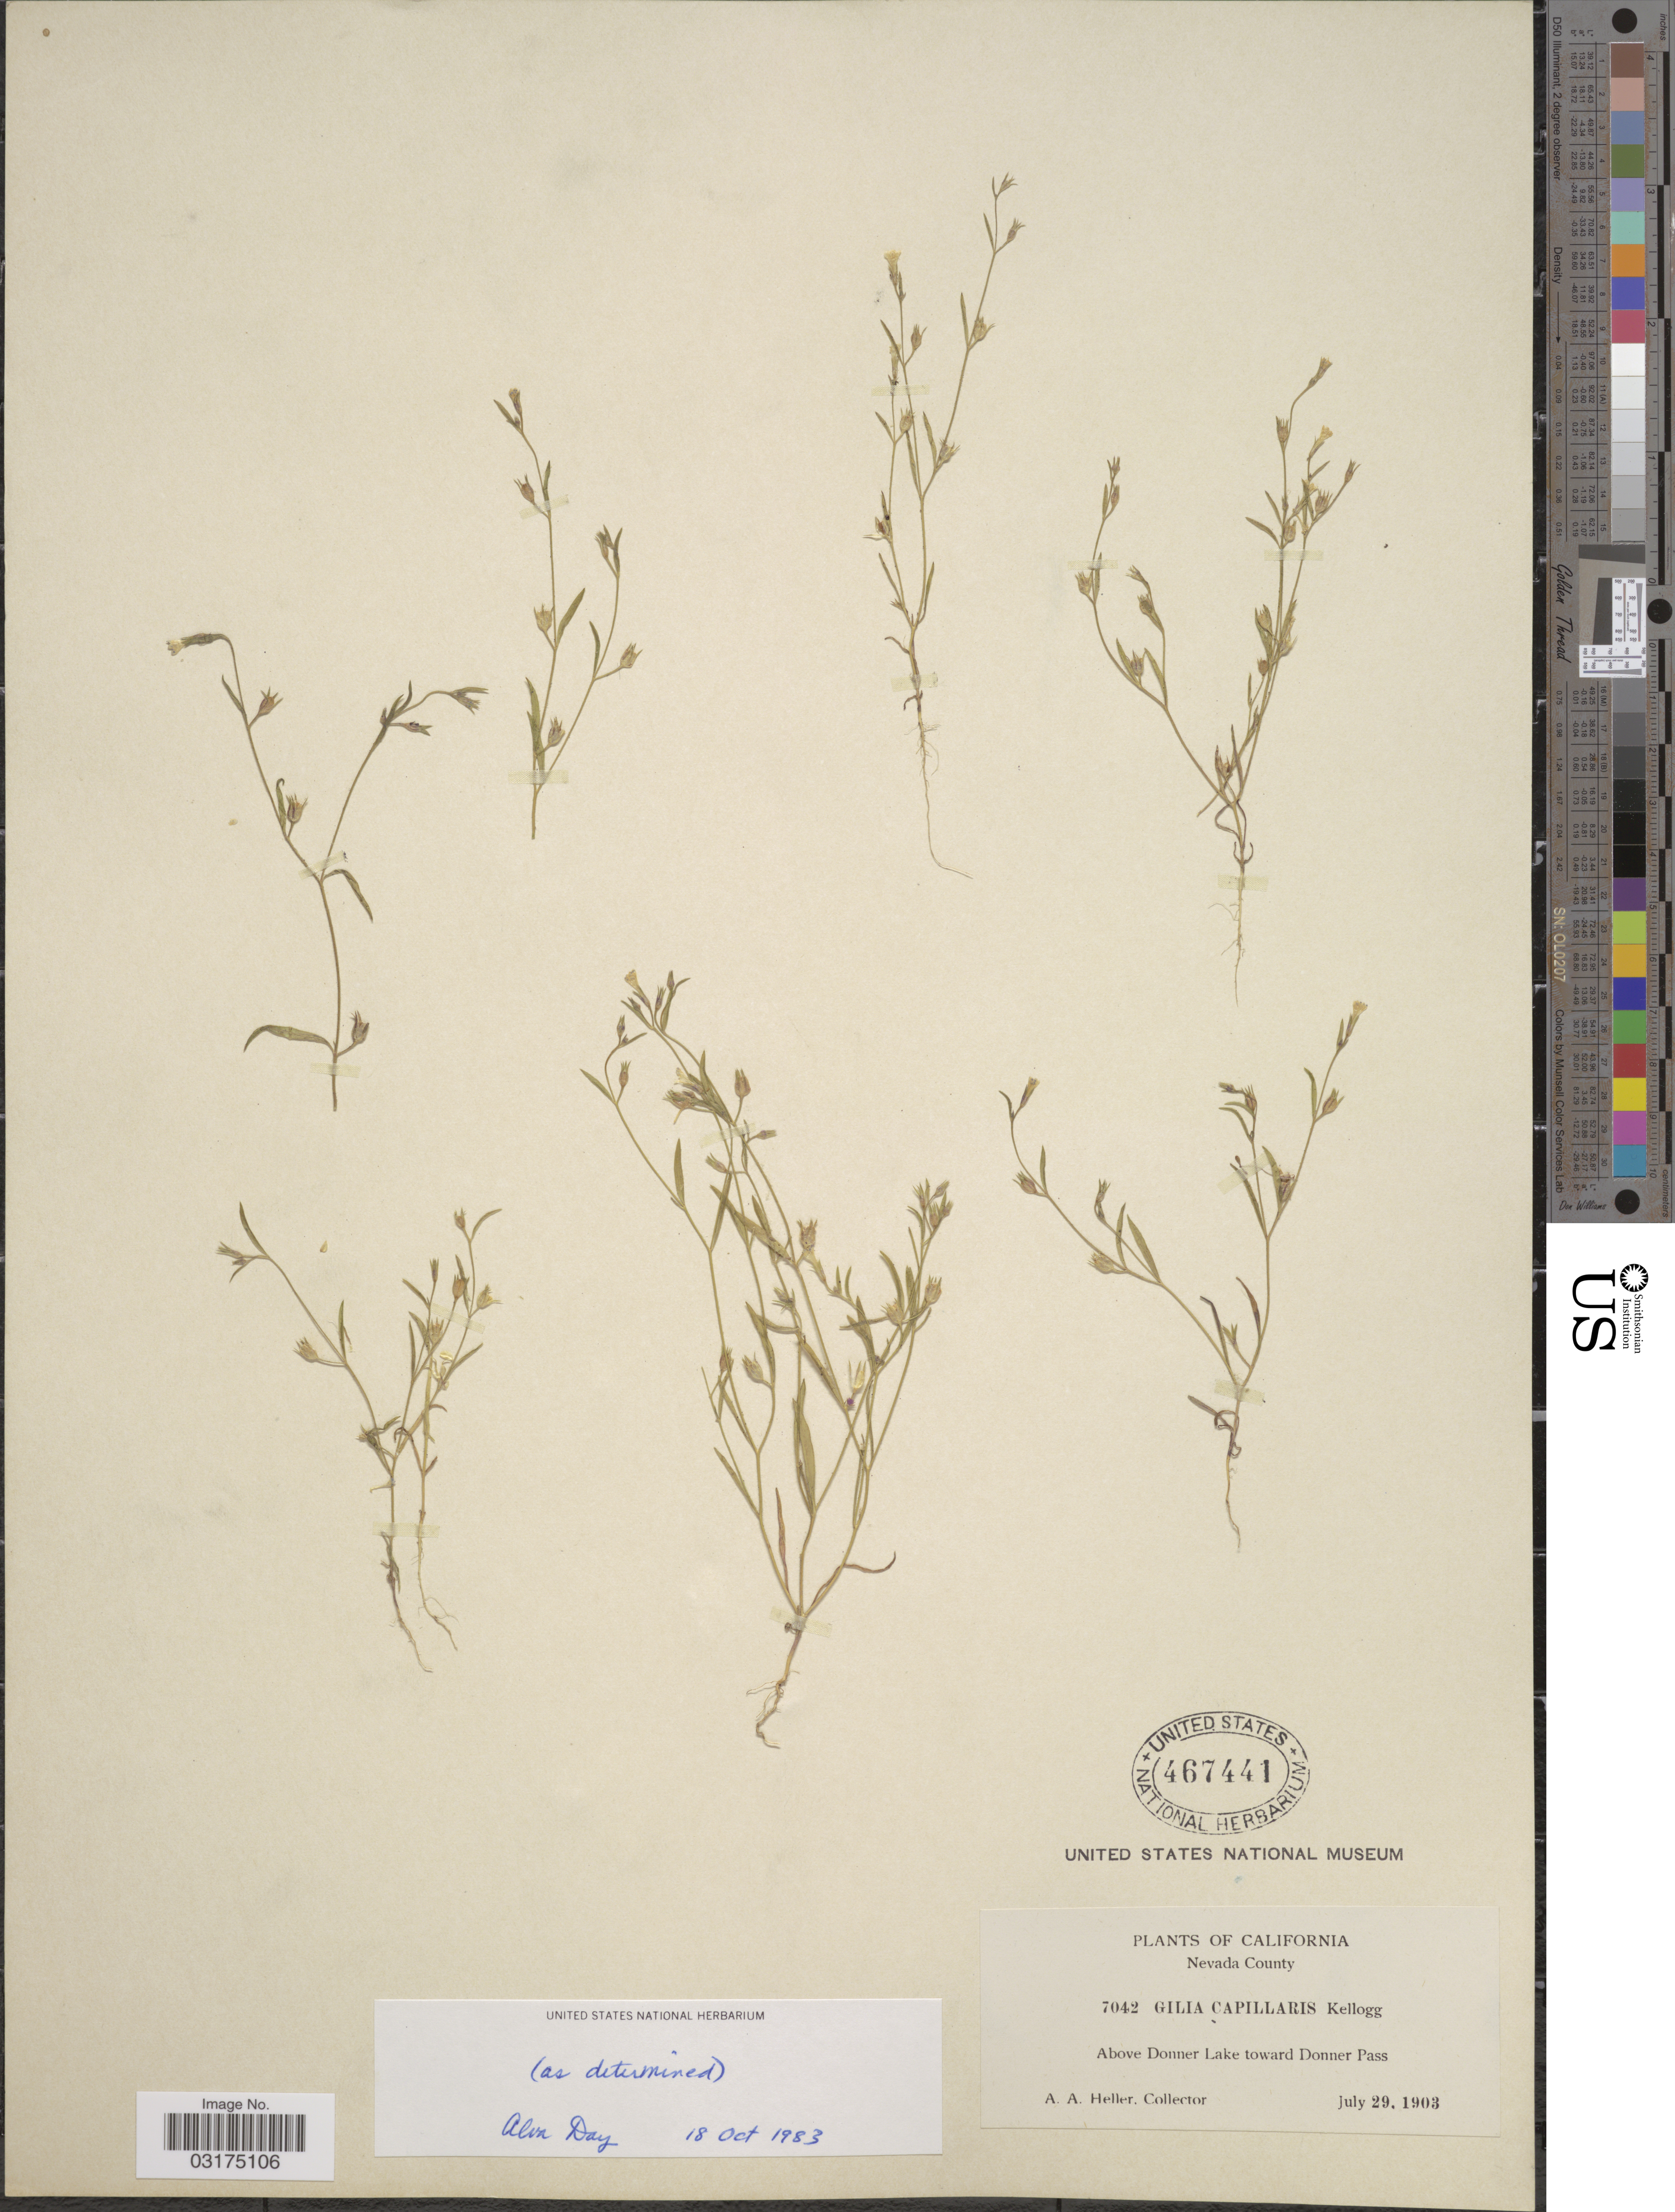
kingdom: Plantae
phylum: Tracheophyta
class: Magnoliopsida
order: Ericales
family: Polemoniaceae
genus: Navarretia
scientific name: Navarretia capillaris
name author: (Kellogg) Kuntze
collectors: A. A. Heller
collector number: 7042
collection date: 1903-07-29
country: United States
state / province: California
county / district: Nevada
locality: Nevada County, Above Donner Lake toward Donner Pass.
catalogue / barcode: US 467441